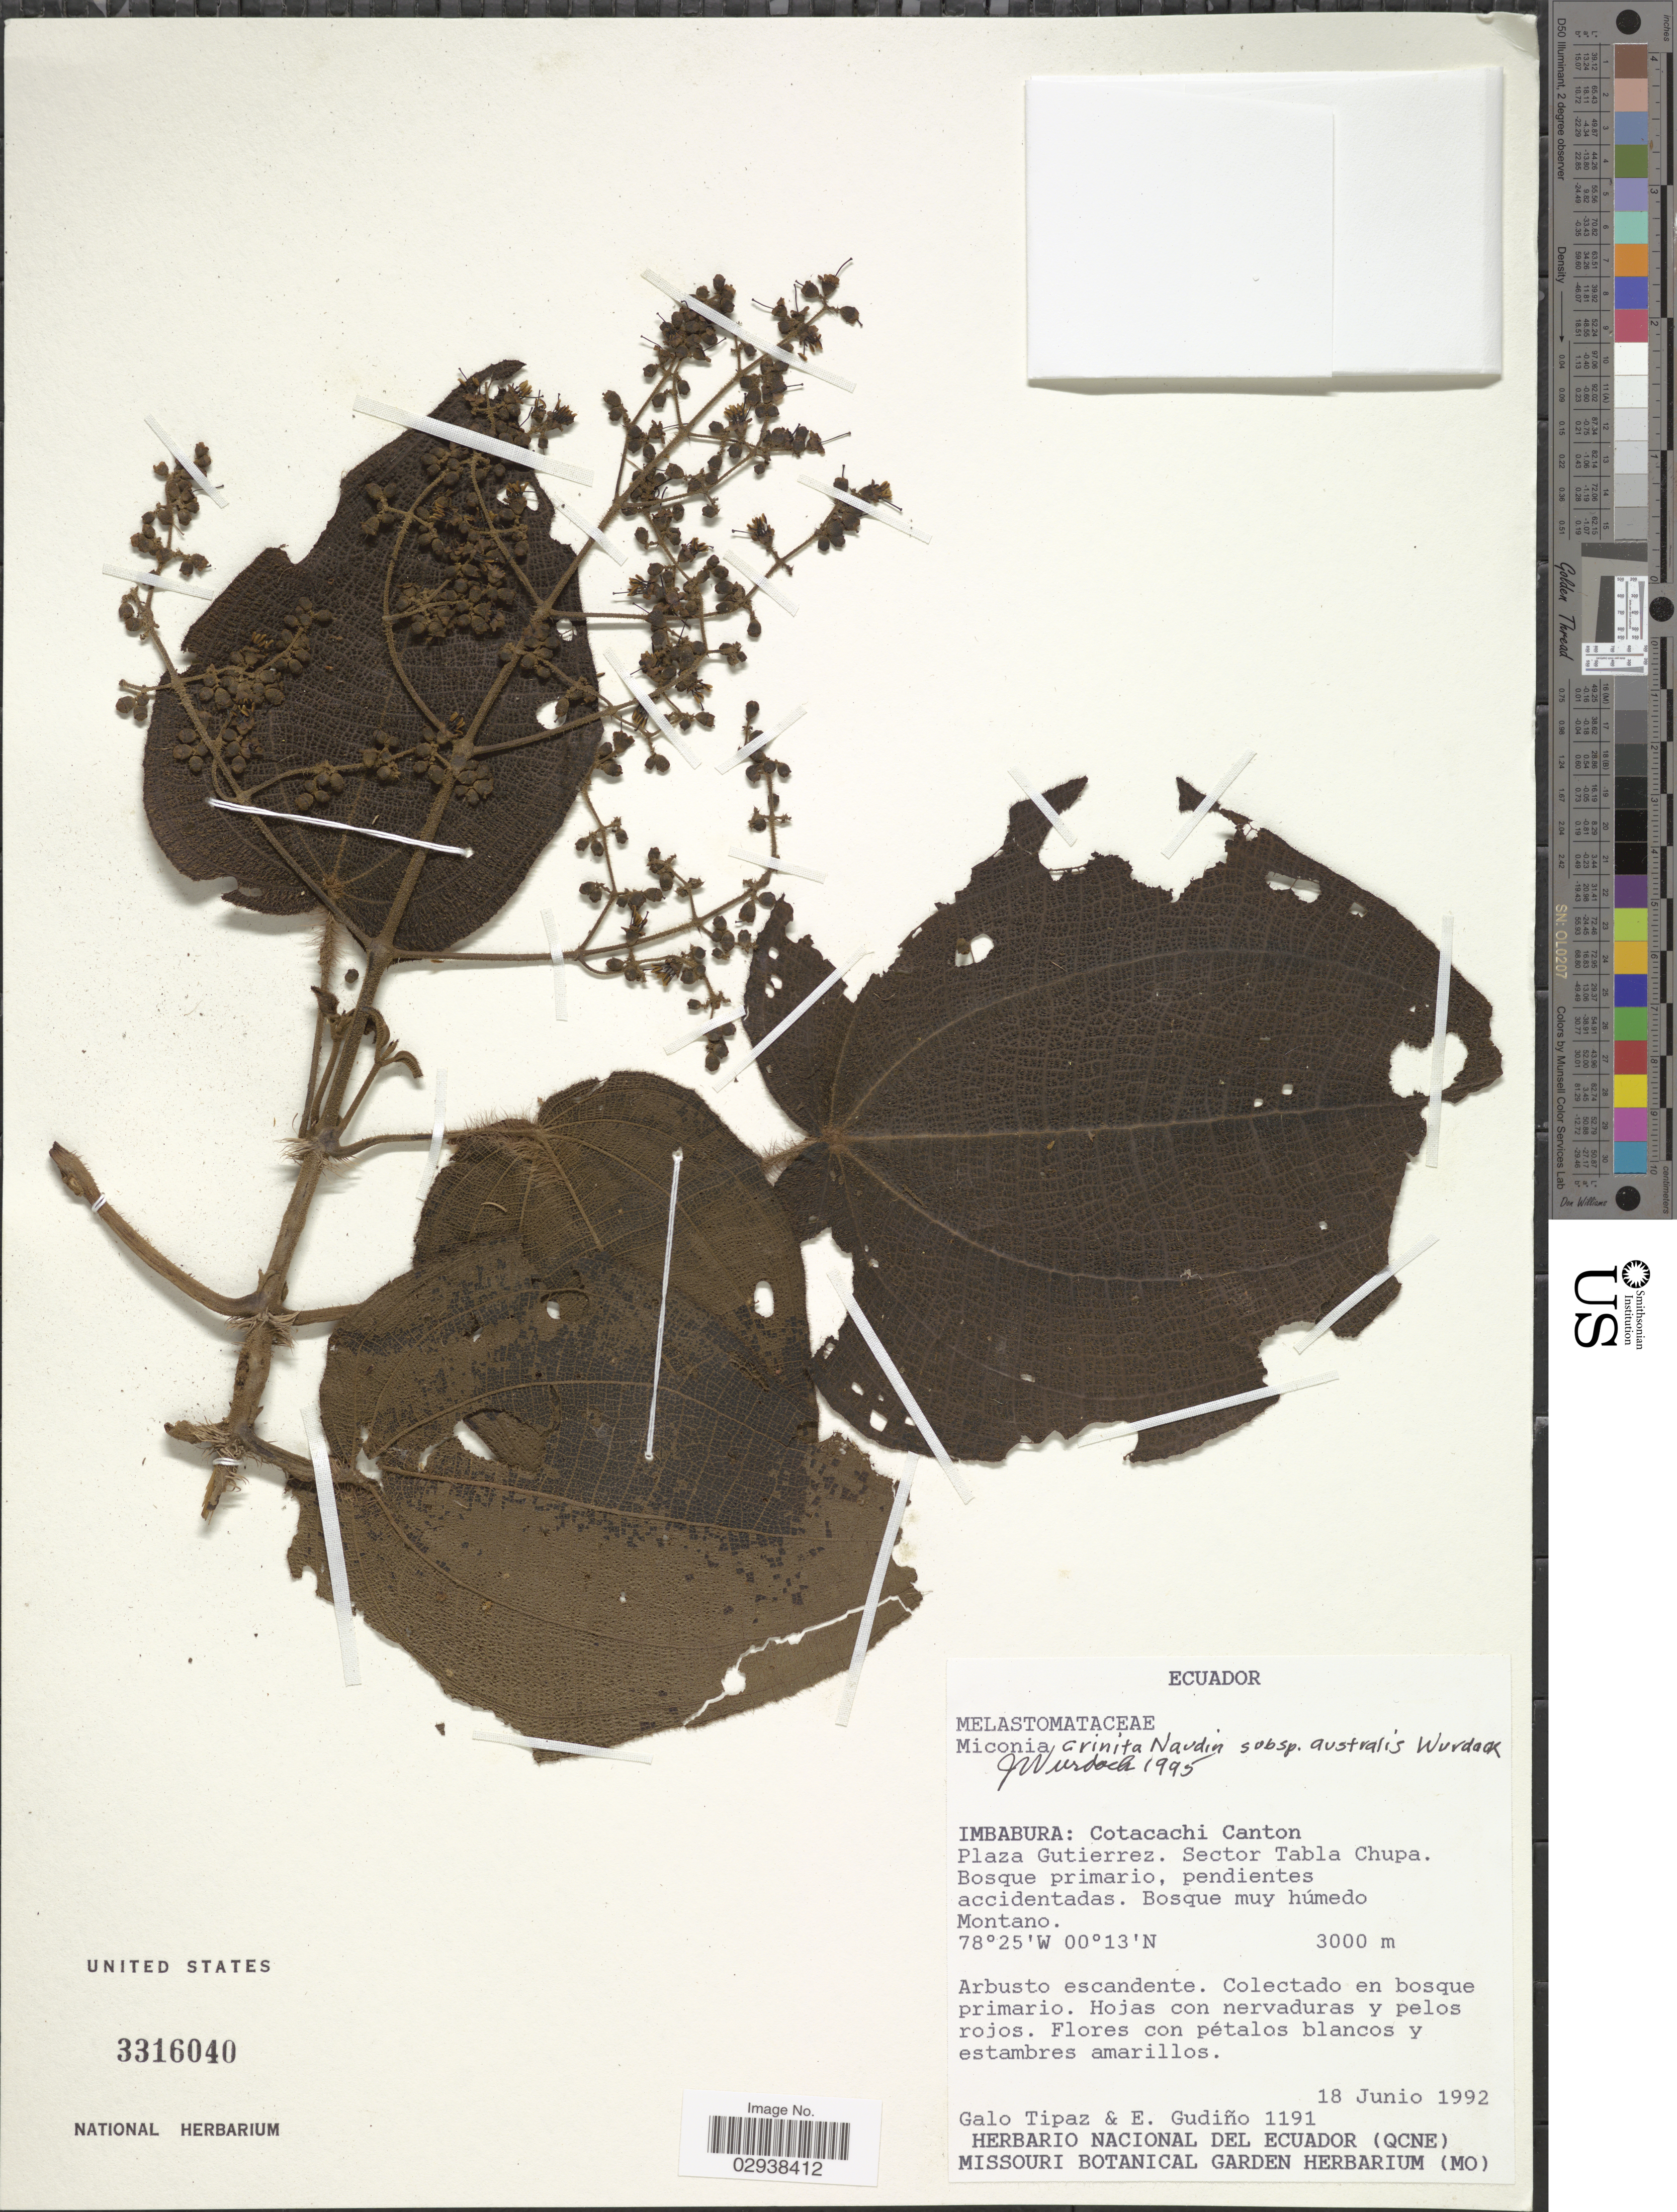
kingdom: Plantae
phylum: Tracheophyta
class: Magnoliopsida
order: Myrtales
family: Melastomataceae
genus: Miconia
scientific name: Miconia crinita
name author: Naudin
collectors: G. Tipaz & E. Gudiño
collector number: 1191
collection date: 1992-06-18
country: Ecuador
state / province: Imbabura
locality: Cotacachi Canton, Plaza Gutierrez, Sector Tabla Chupa.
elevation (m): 3000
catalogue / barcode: US 3316040